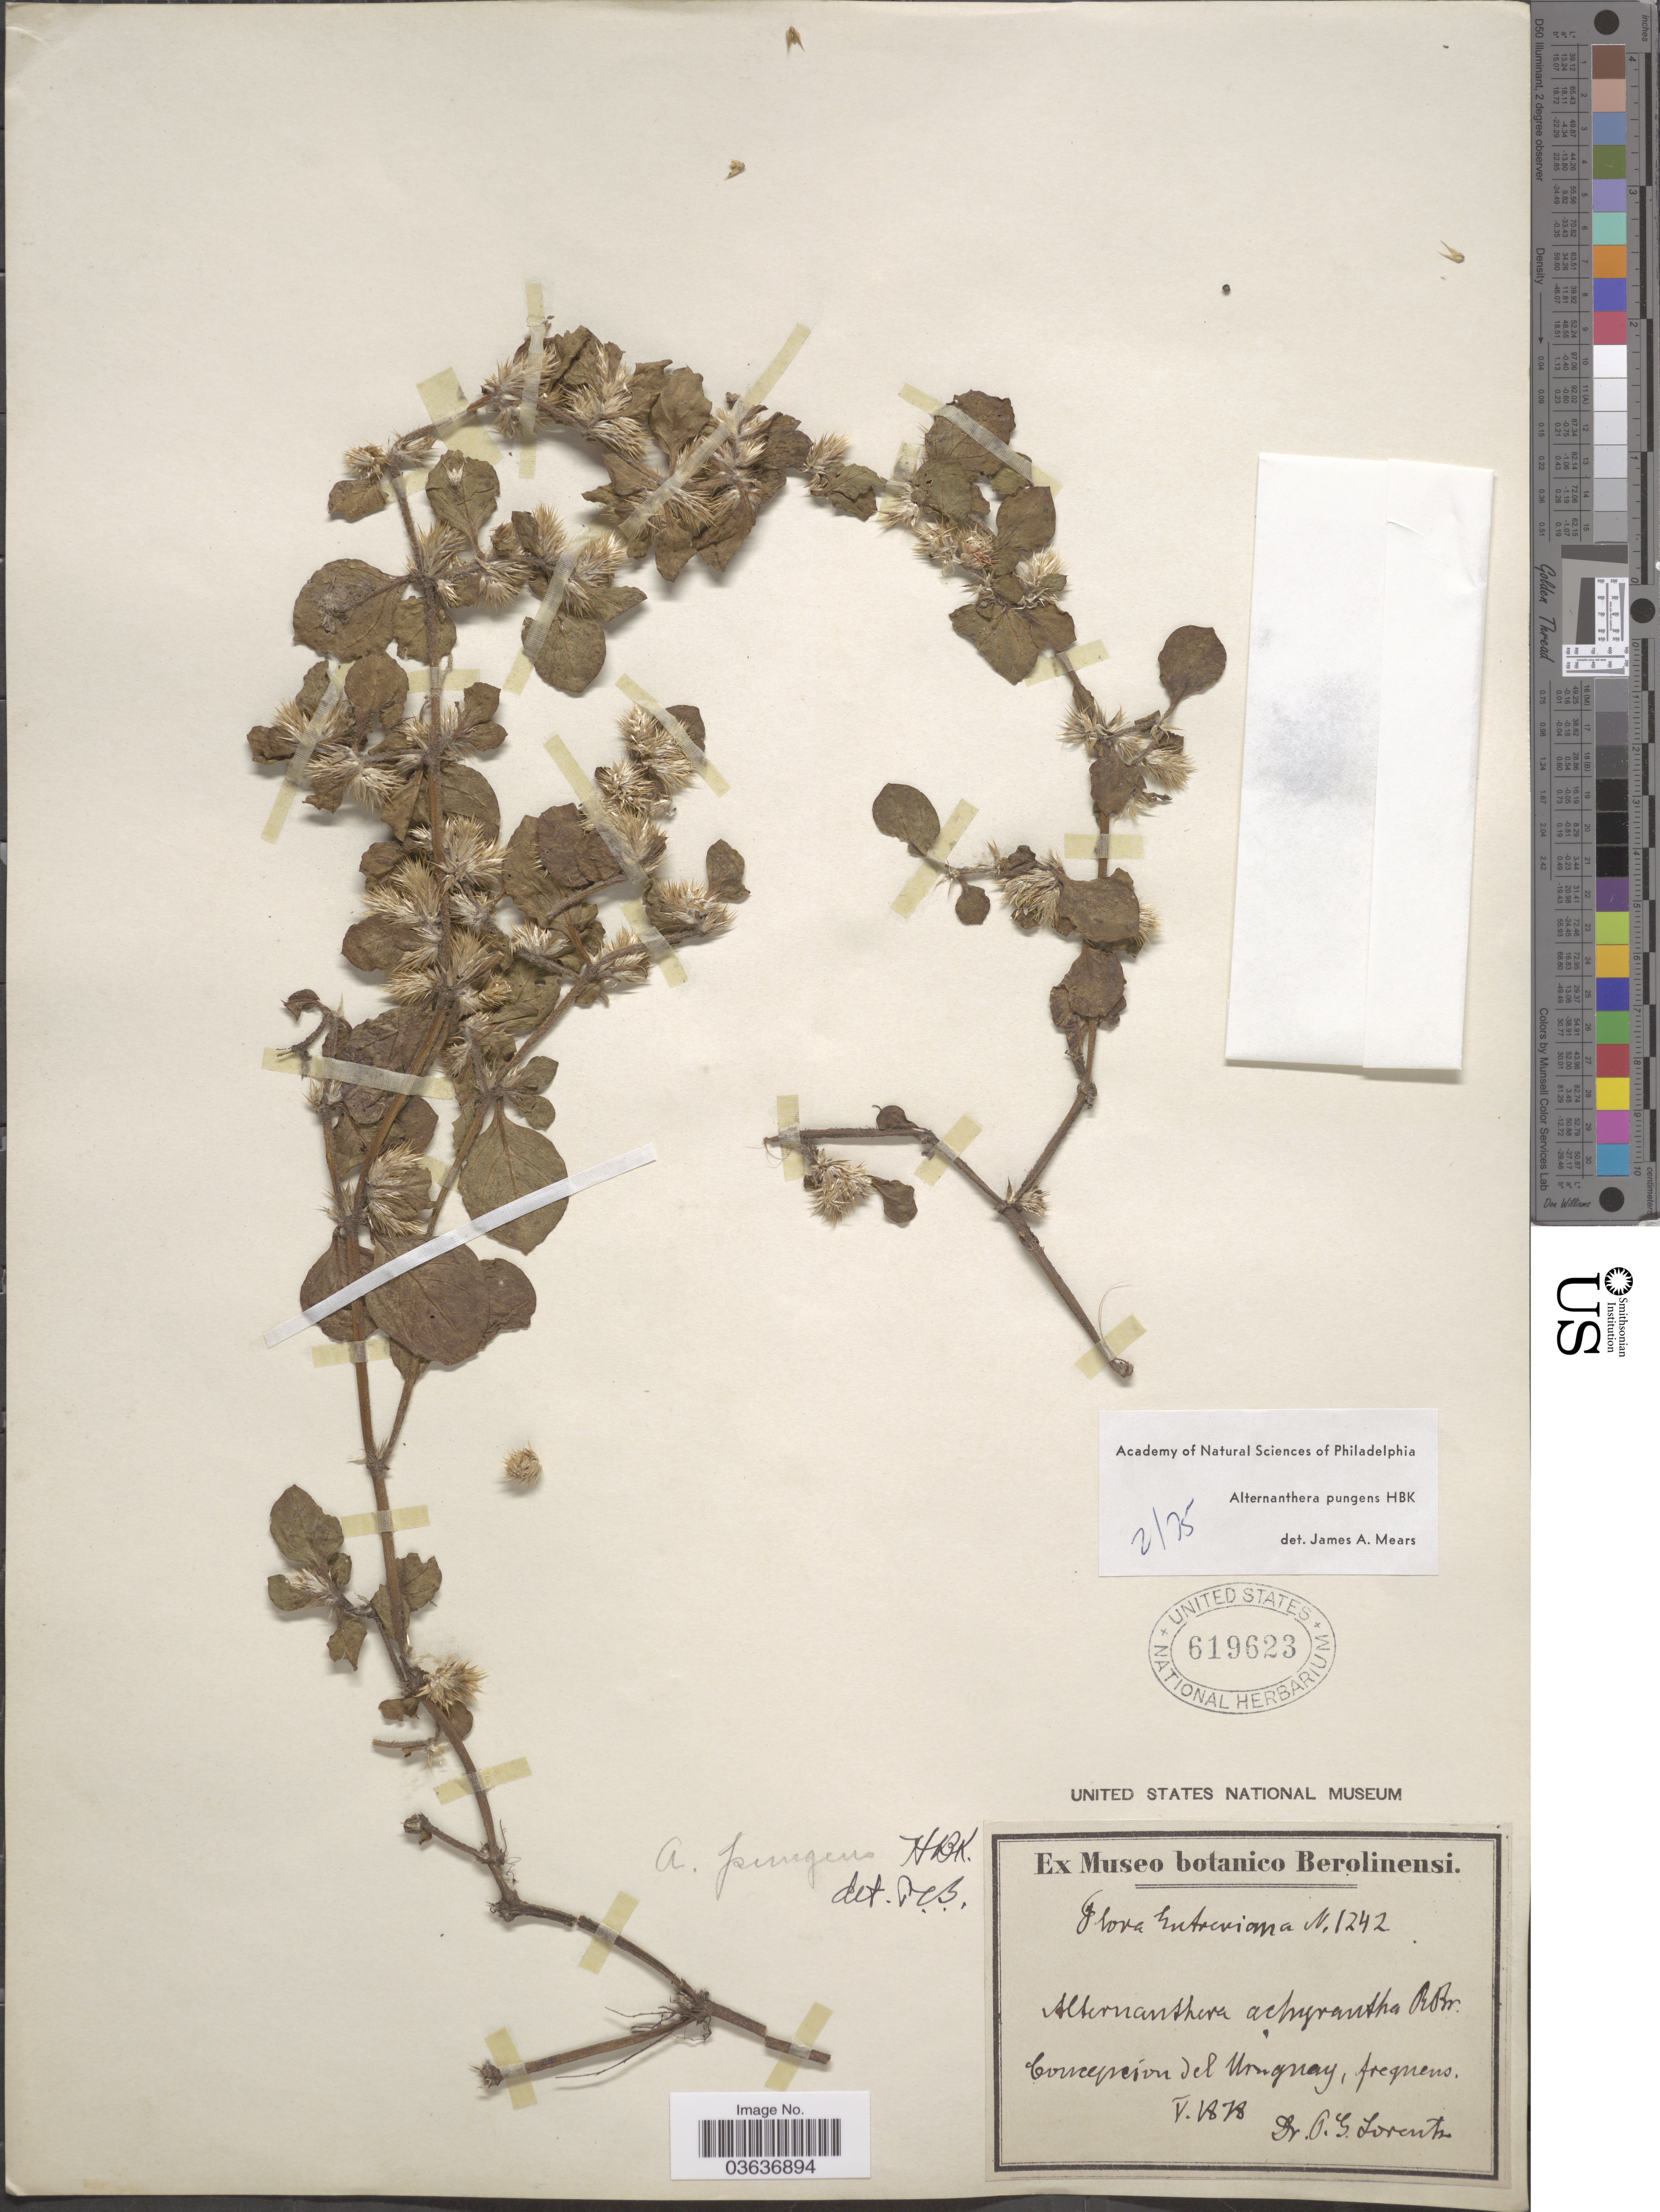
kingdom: Plantae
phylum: Tracheophyta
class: Magnoliopsida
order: Caryophyllales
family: Amaranthaceae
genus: Alternanthera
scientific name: Alternanthera pungens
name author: Kunth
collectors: P. G. Lorentz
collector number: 1242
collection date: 1878-05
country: Uruguay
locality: Concepcíon del Uruguay, frequens.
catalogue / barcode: US 619623